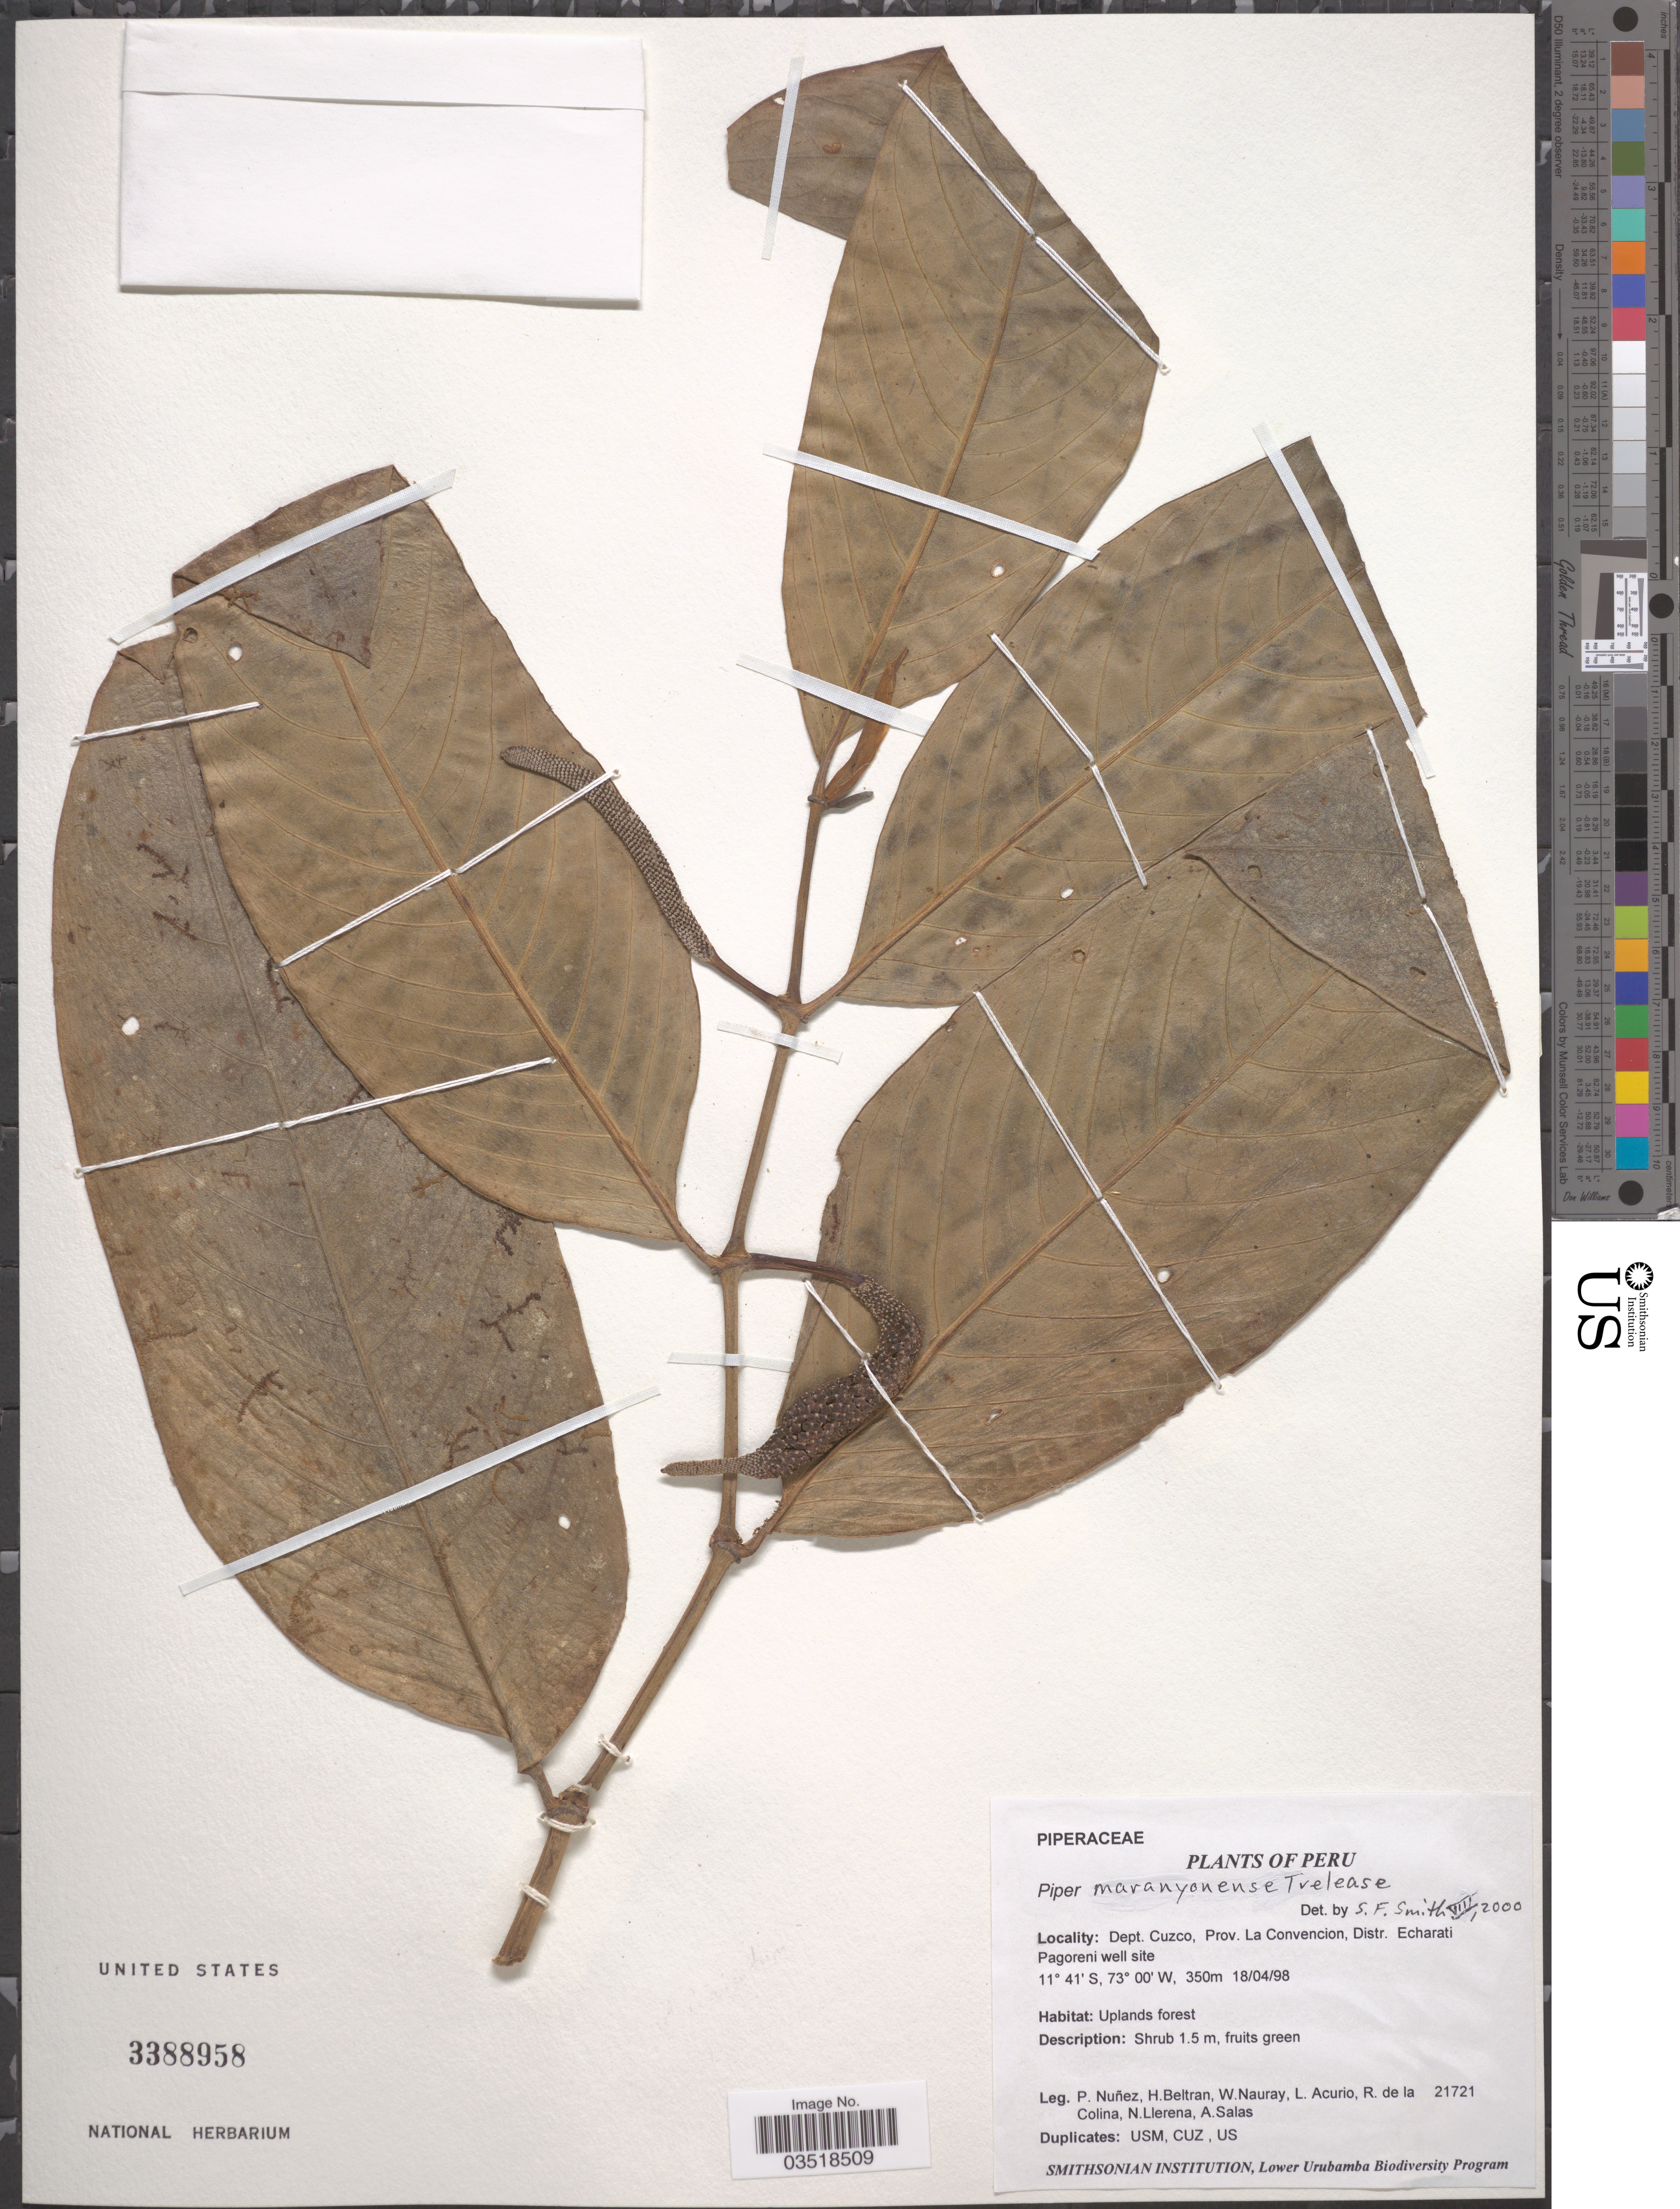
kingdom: Plantae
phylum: Tracheophyta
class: Magnoliopsida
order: Piperales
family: Piperaceae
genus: Piper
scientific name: Piper maranyonense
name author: Trel.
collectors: P. Nuñez V., W. Nauray, L. Acurio, R. Colina & et al.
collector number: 21721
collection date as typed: Transcribed d/m/y: 18/4/98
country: Peru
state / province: Cusco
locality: Dept. Cuzco, Prov. La Convencion, Distr. Echarati. Pagoreni well site.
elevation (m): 350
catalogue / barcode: US 3388958